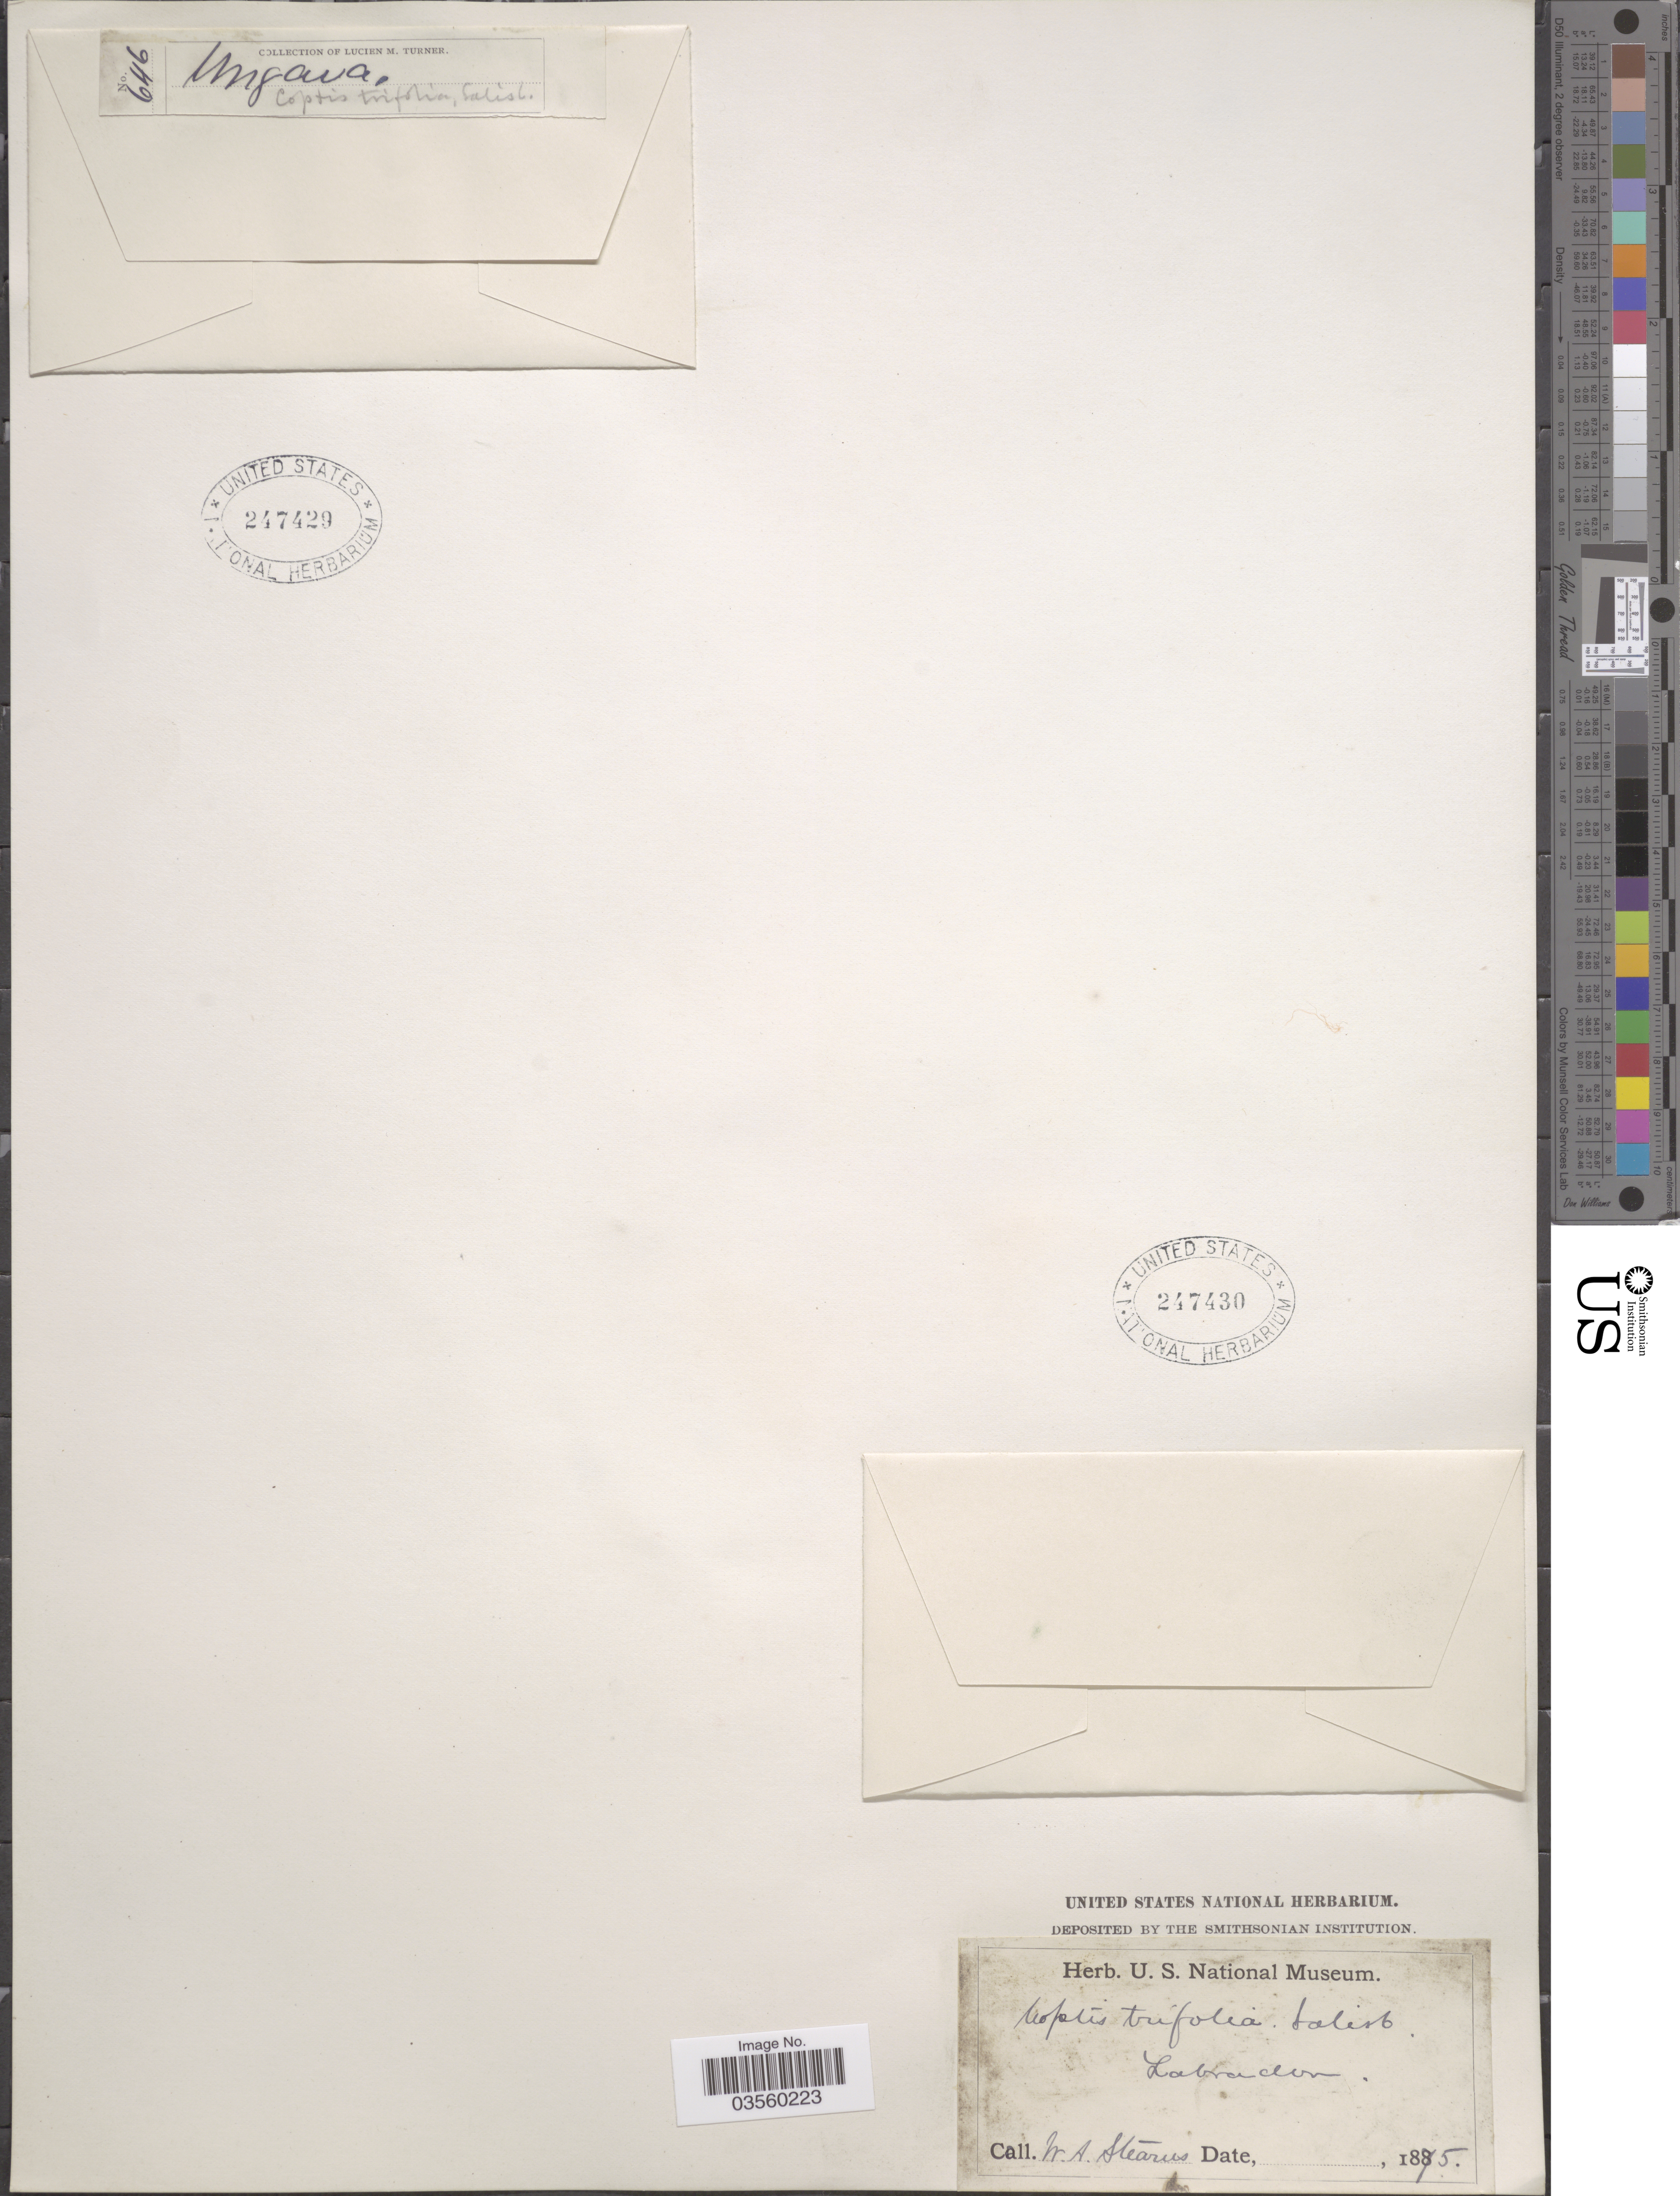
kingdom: Plantae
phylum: Tracheophyta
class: Magnoliopsida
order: Ranunculales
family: Ranunculaceae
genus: Coptis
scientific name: Coptis trifolia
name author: (L.) Salisb.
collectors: W. Stearns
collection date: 1875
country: Canada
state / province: Newfoundland and Labrador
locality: Labrador.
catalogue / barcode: US 247430